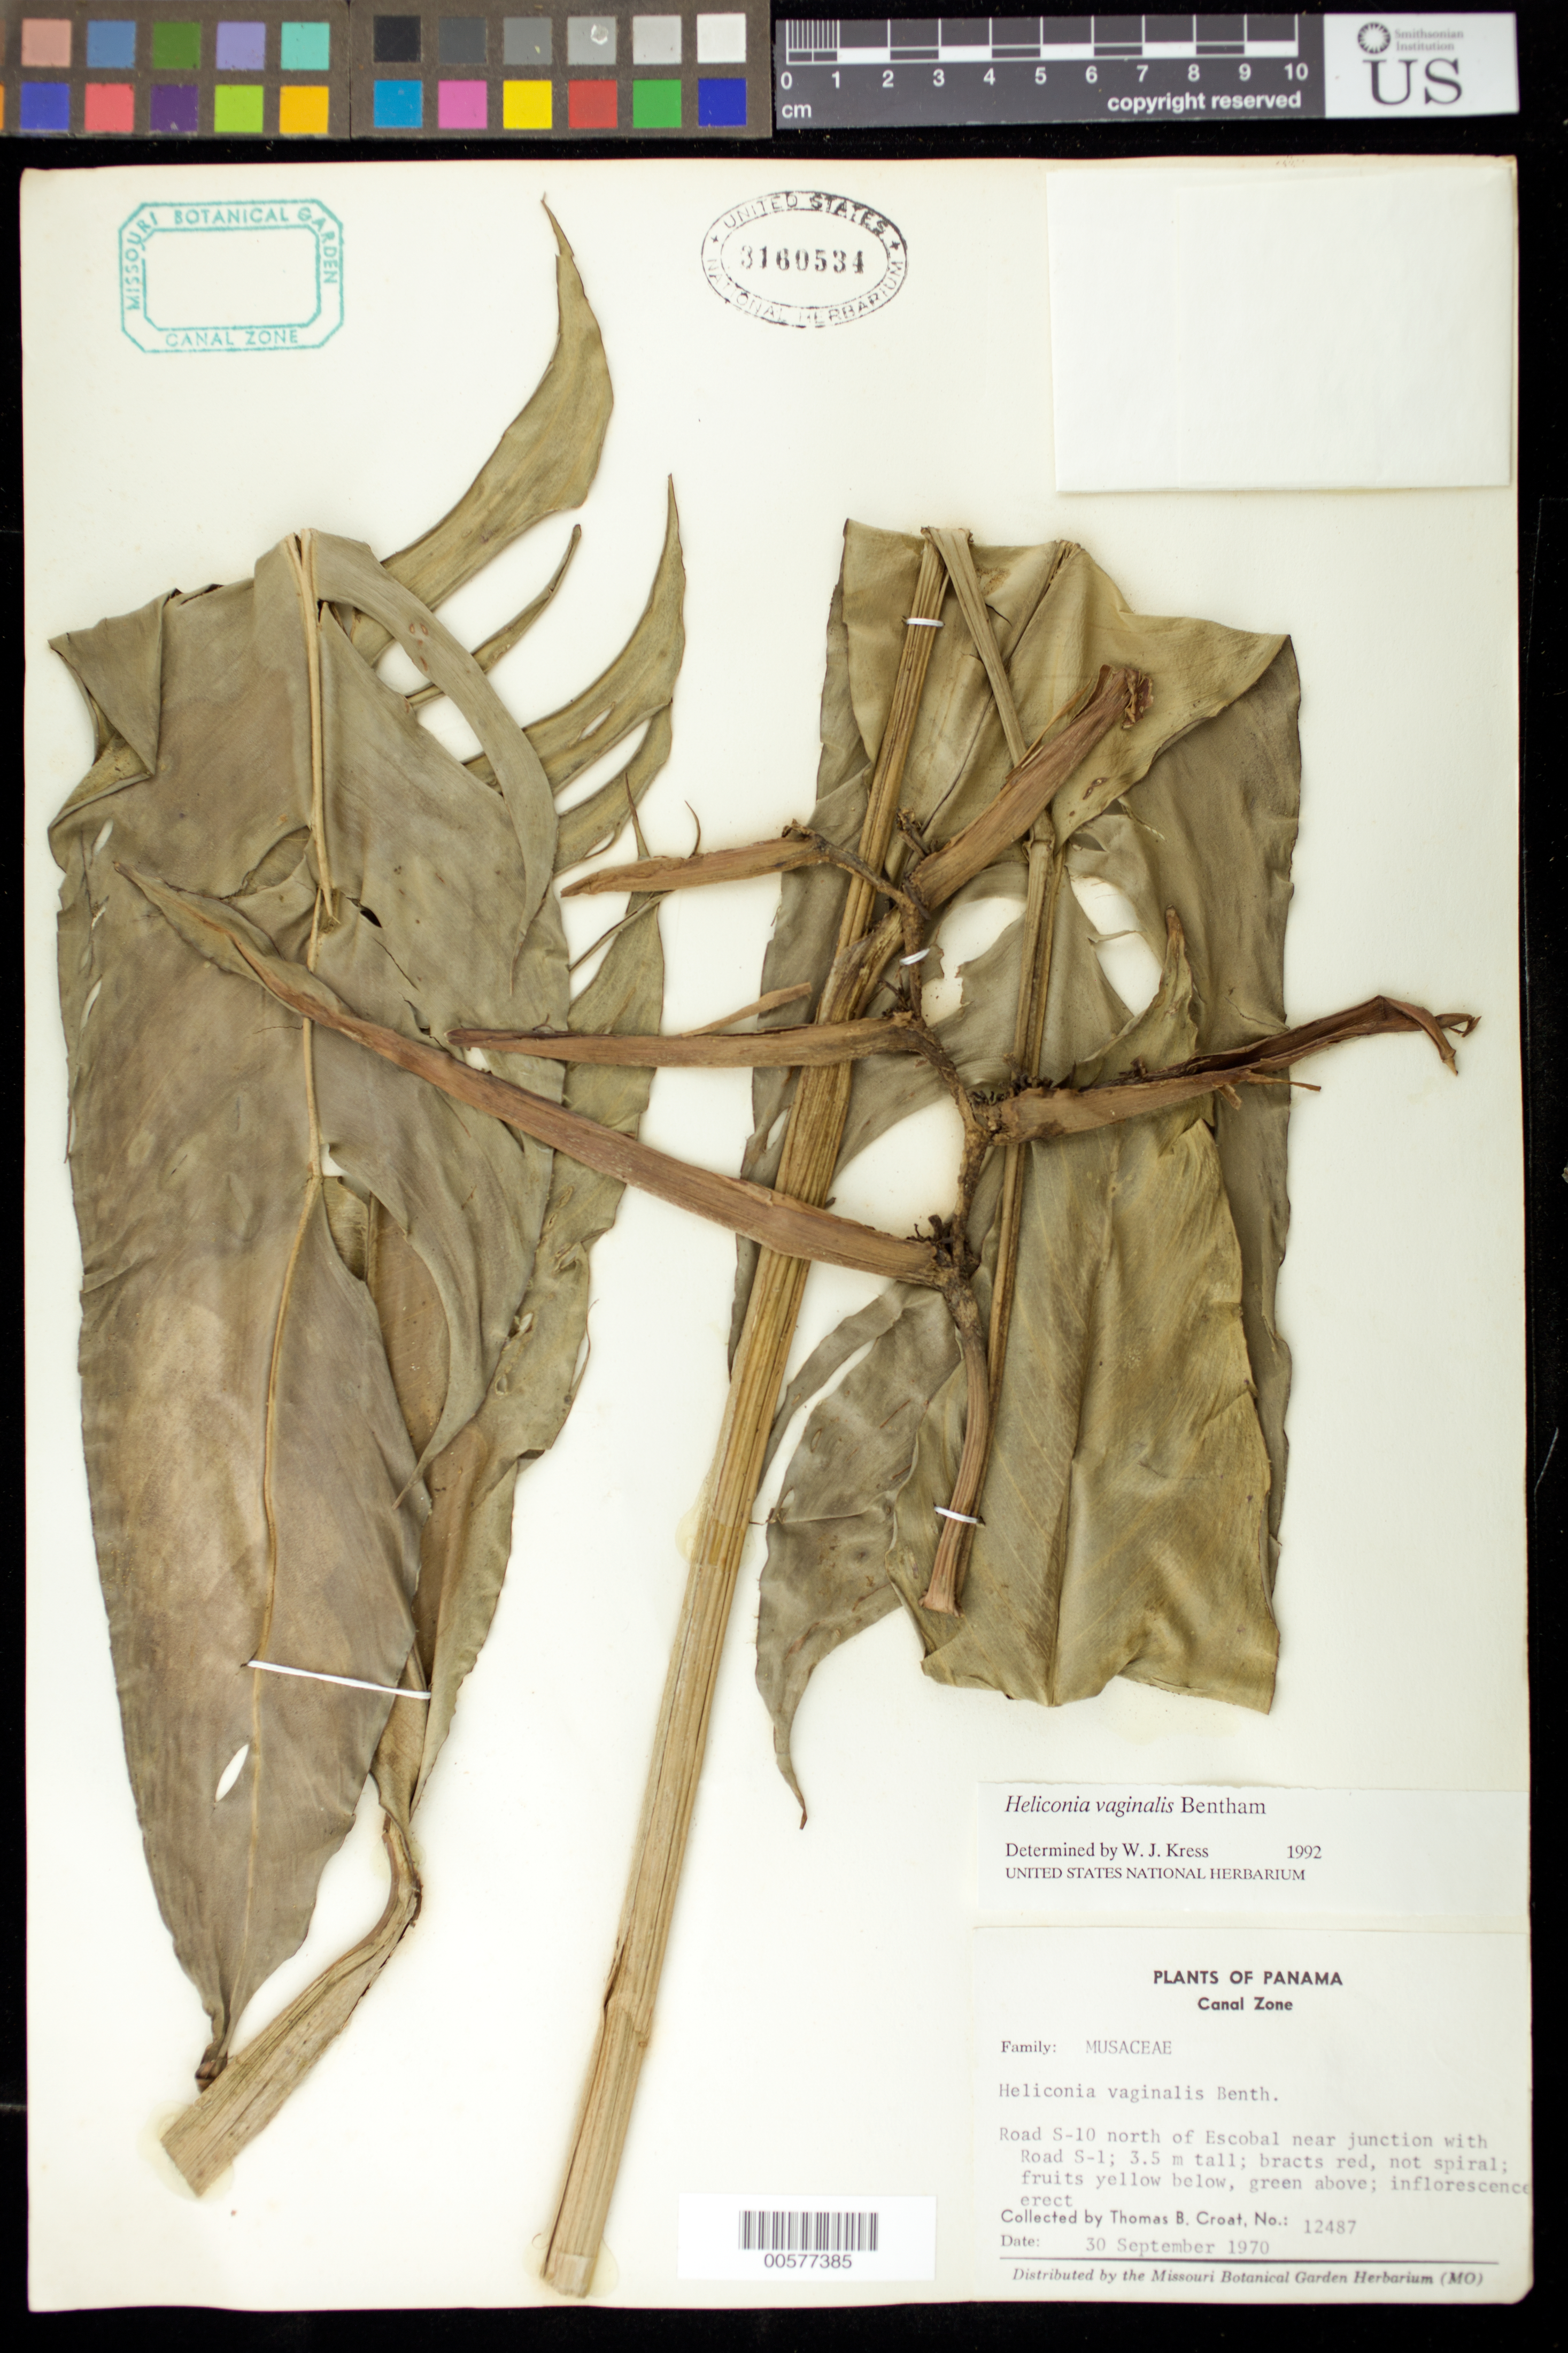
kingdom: Plantae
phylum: Tracheophyta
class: Liliopsida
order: Zingiberales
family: Heliconiaceae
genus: Heliconia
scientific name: Heliconia vaginalis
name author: Benth.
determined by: Croat, Thomas B., Missouri Botanical Garden (MO)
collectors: T. B. Croat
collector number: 12487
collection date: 1970-09-30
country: Panama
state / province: Colón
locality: Road S-10 N of Excobal near junction with Road S-1.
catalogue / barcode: US 3160534